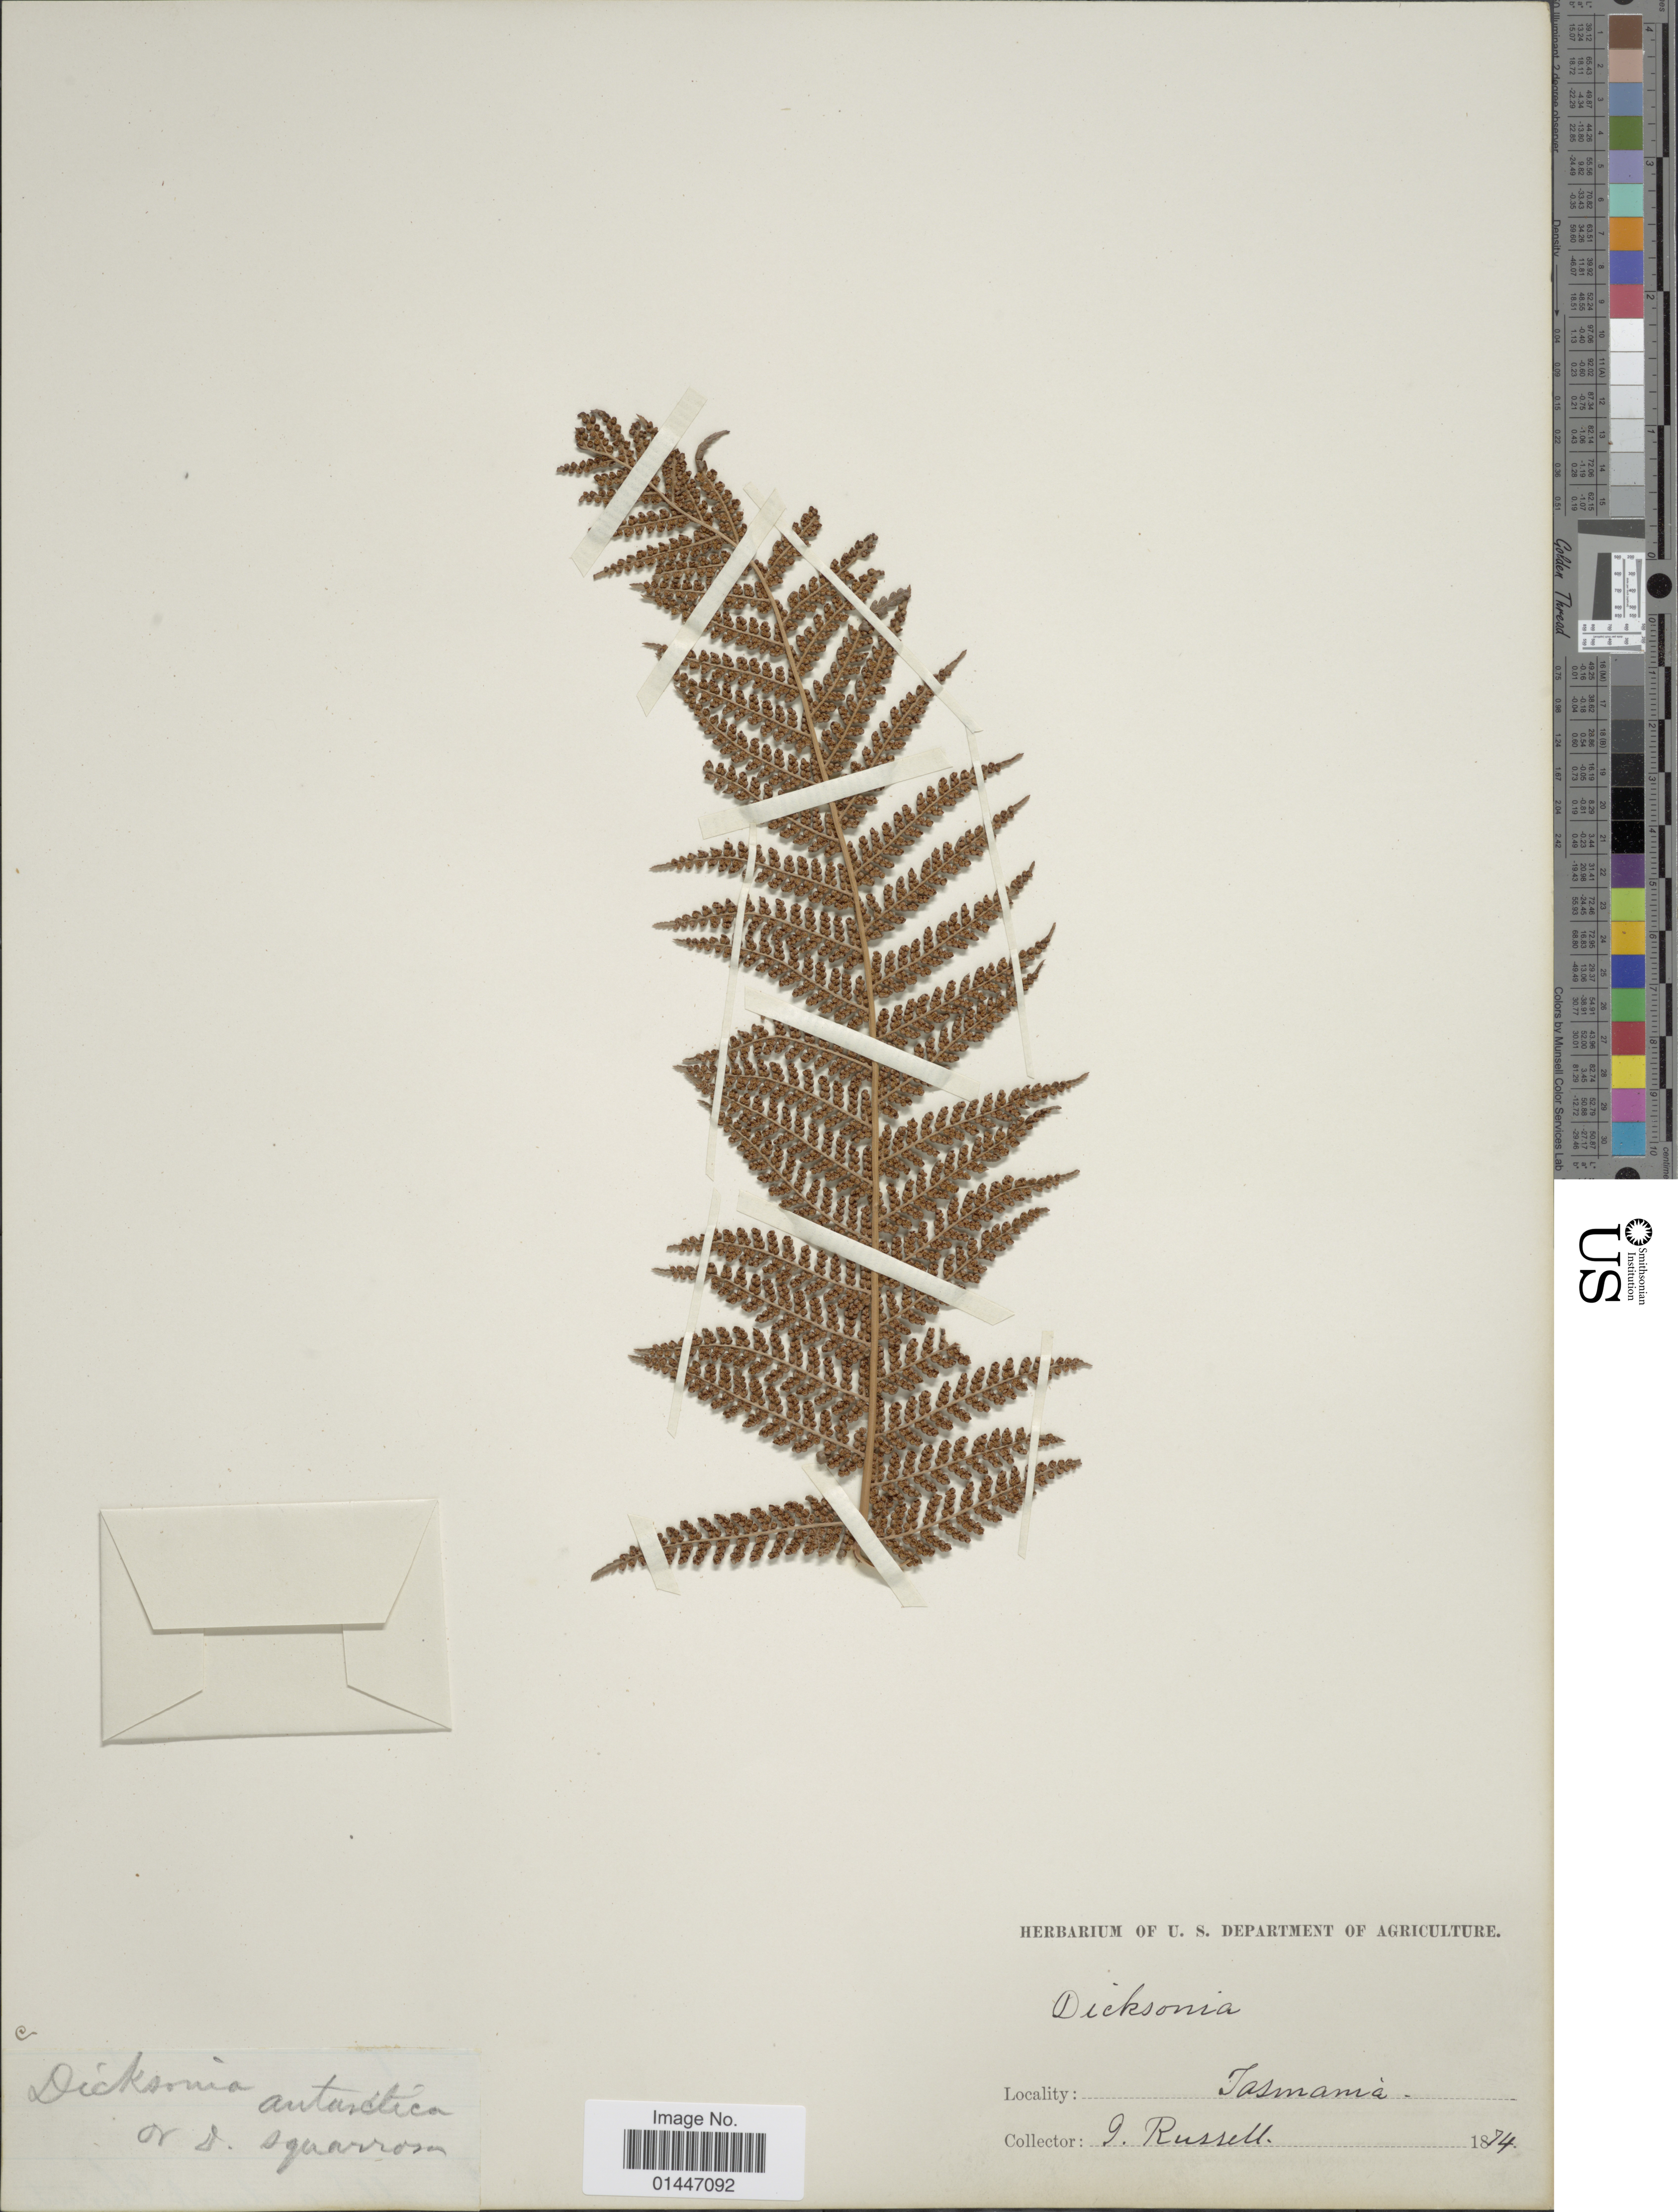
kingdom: Plantae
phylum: Tracheophyta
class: Polypodiopsida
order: Cyatheales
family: Dicksoniaceae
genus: Dicksonia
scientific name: Dicksonia antarctica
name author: Labill.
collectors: J. Russel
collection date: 1874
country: Australia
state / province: Tasmania